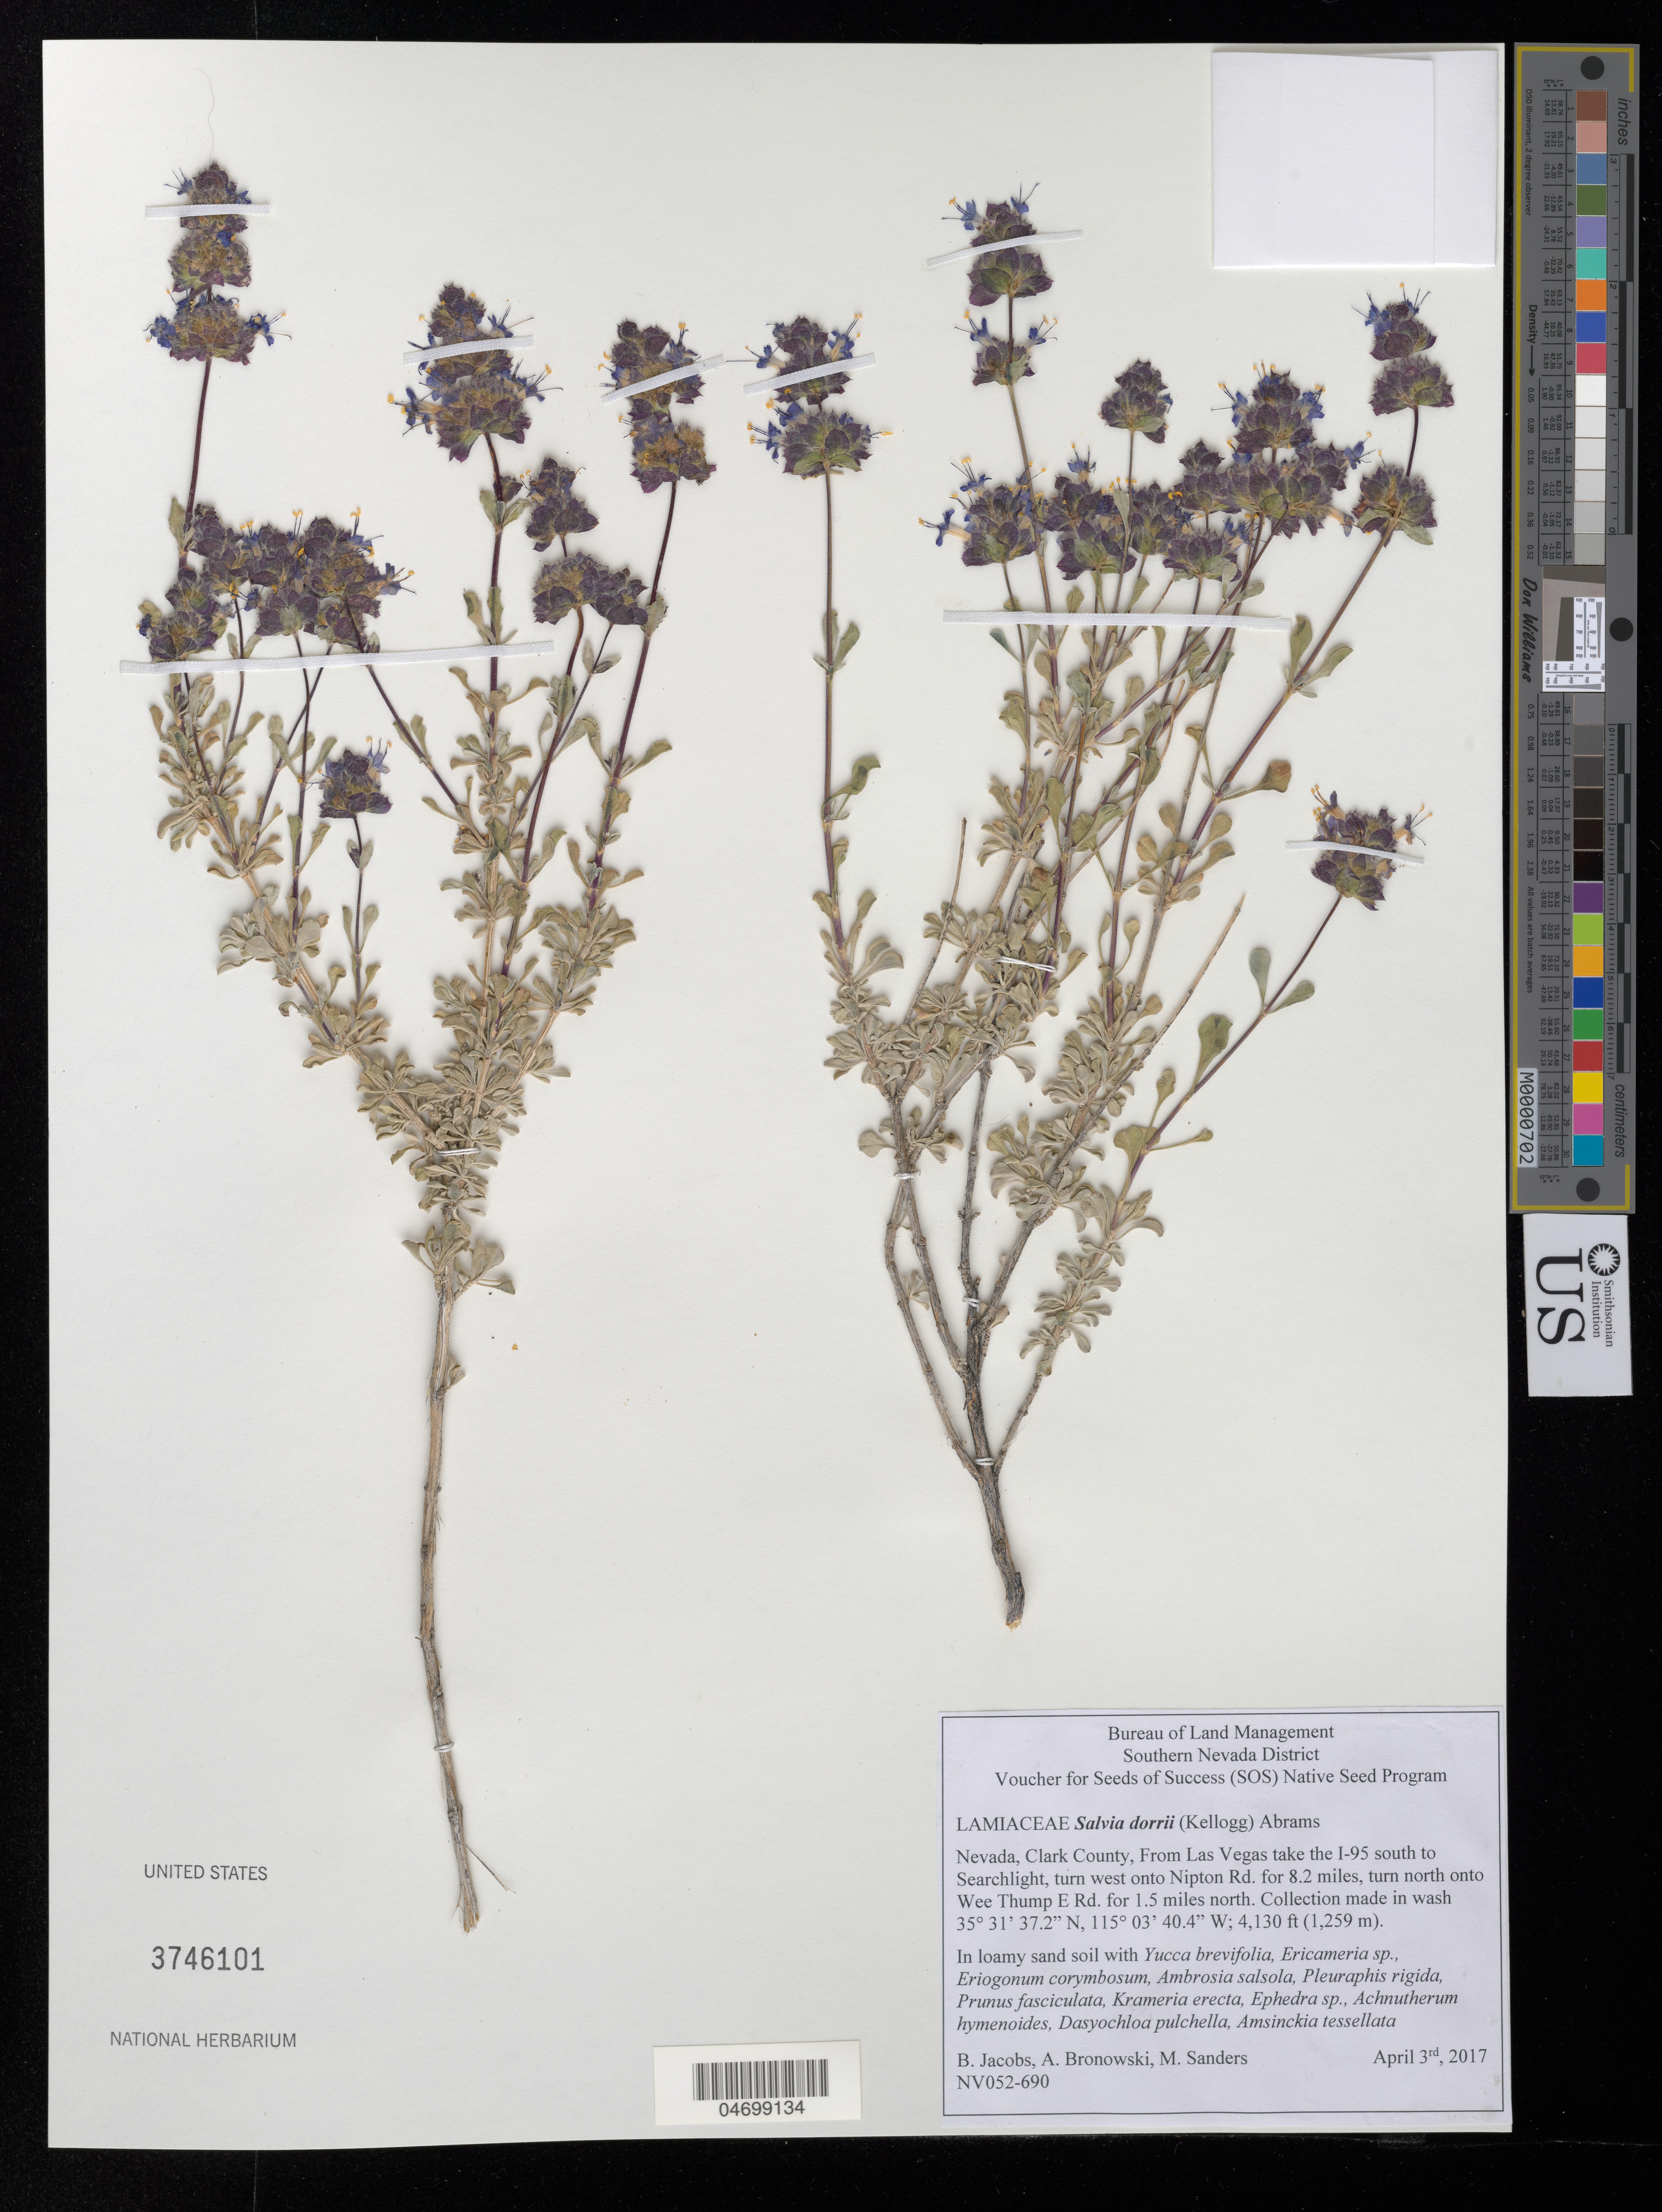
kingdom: Plantae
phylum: Tracheophyta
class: Magnoliopsida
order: Lamiales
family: Lamiaceae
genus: Salvia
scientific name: Salvia dorrii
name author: (Kellogg) Abrams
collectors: B. Jacobs, A. Bronowski & M. Sanders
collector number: NV052-690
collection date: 2017-04-03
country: United States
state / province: Nevada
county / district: Clark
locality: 1.5 mi. north on Wee Thump E Rd.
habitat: In loamy sand soil. With Yucca brevifolia, Ericameria sp., Ephedra sp., etc.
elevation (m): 1259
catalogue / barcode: US 3746101